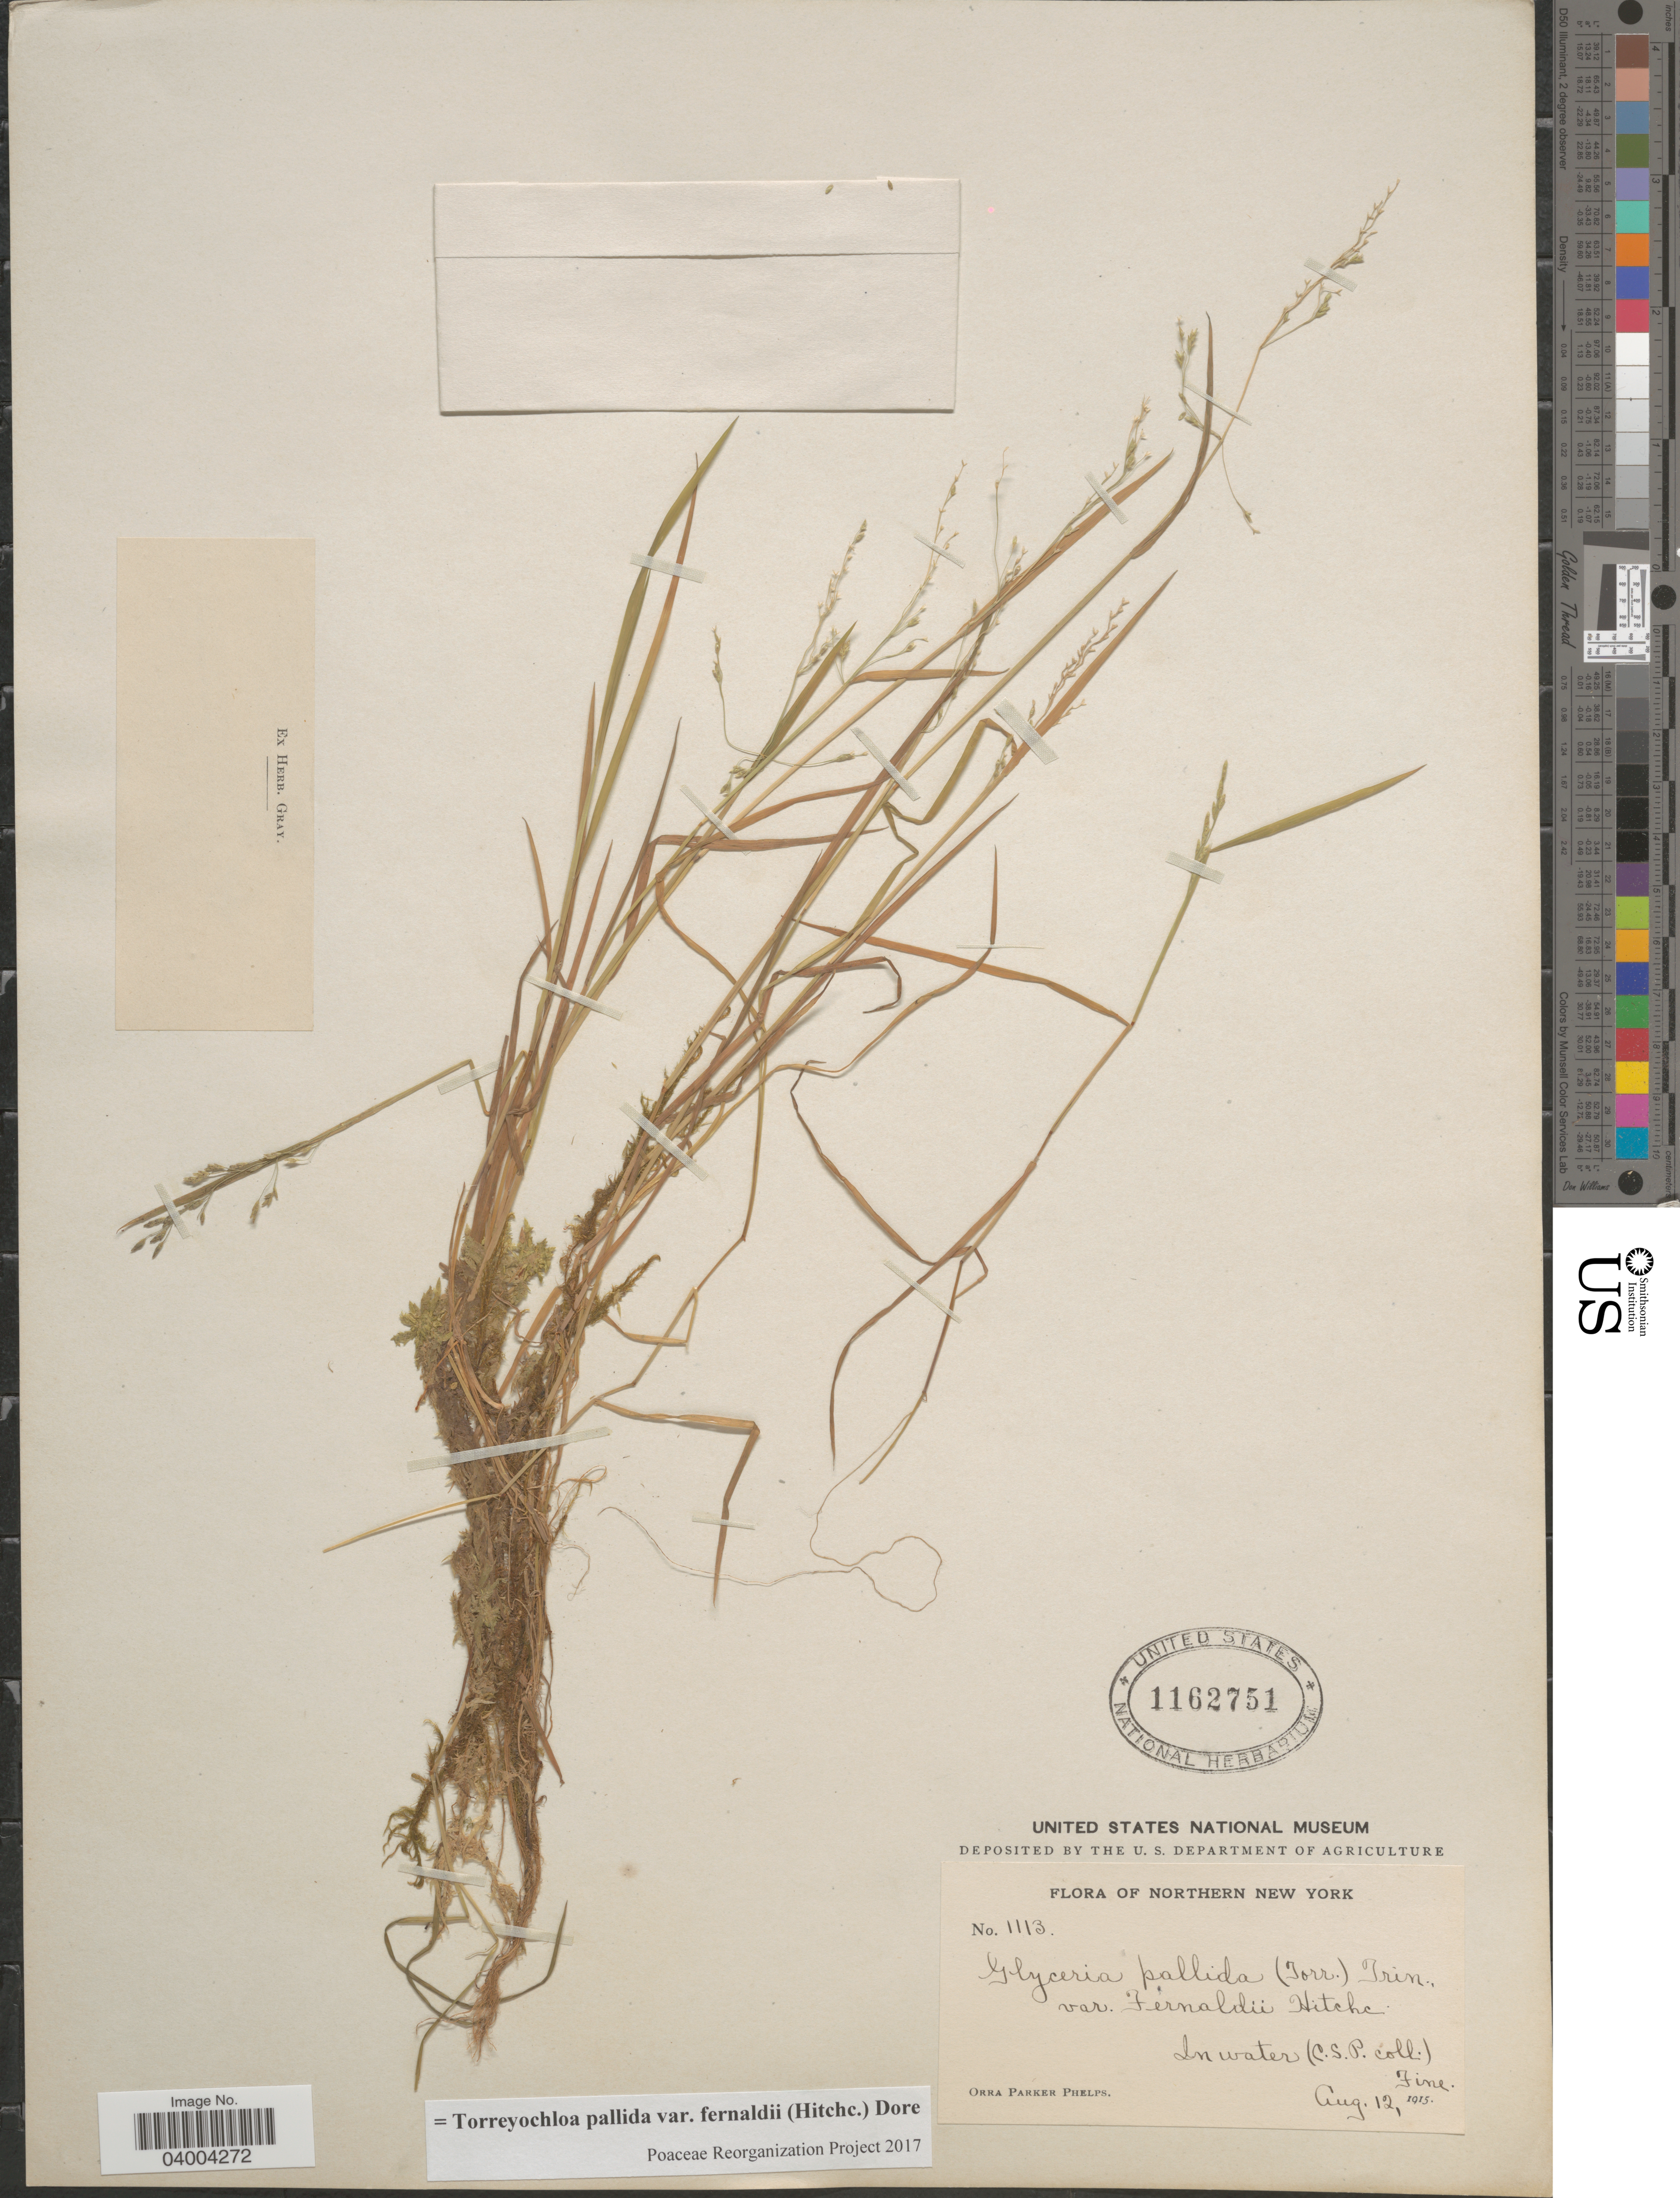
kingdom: Plantae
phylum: Tracheophyta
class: Liliopsida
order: Poales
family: Poaceae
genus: Torreyochloa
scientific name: Torreyochloa pallida var. fernaldii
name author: (Hitchc.) Dore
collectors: O. P. Phelps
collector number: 1113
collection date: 1915-08-12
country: United States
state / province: New York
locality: Northern New York. In water. Fine.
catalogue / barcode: US 1162751